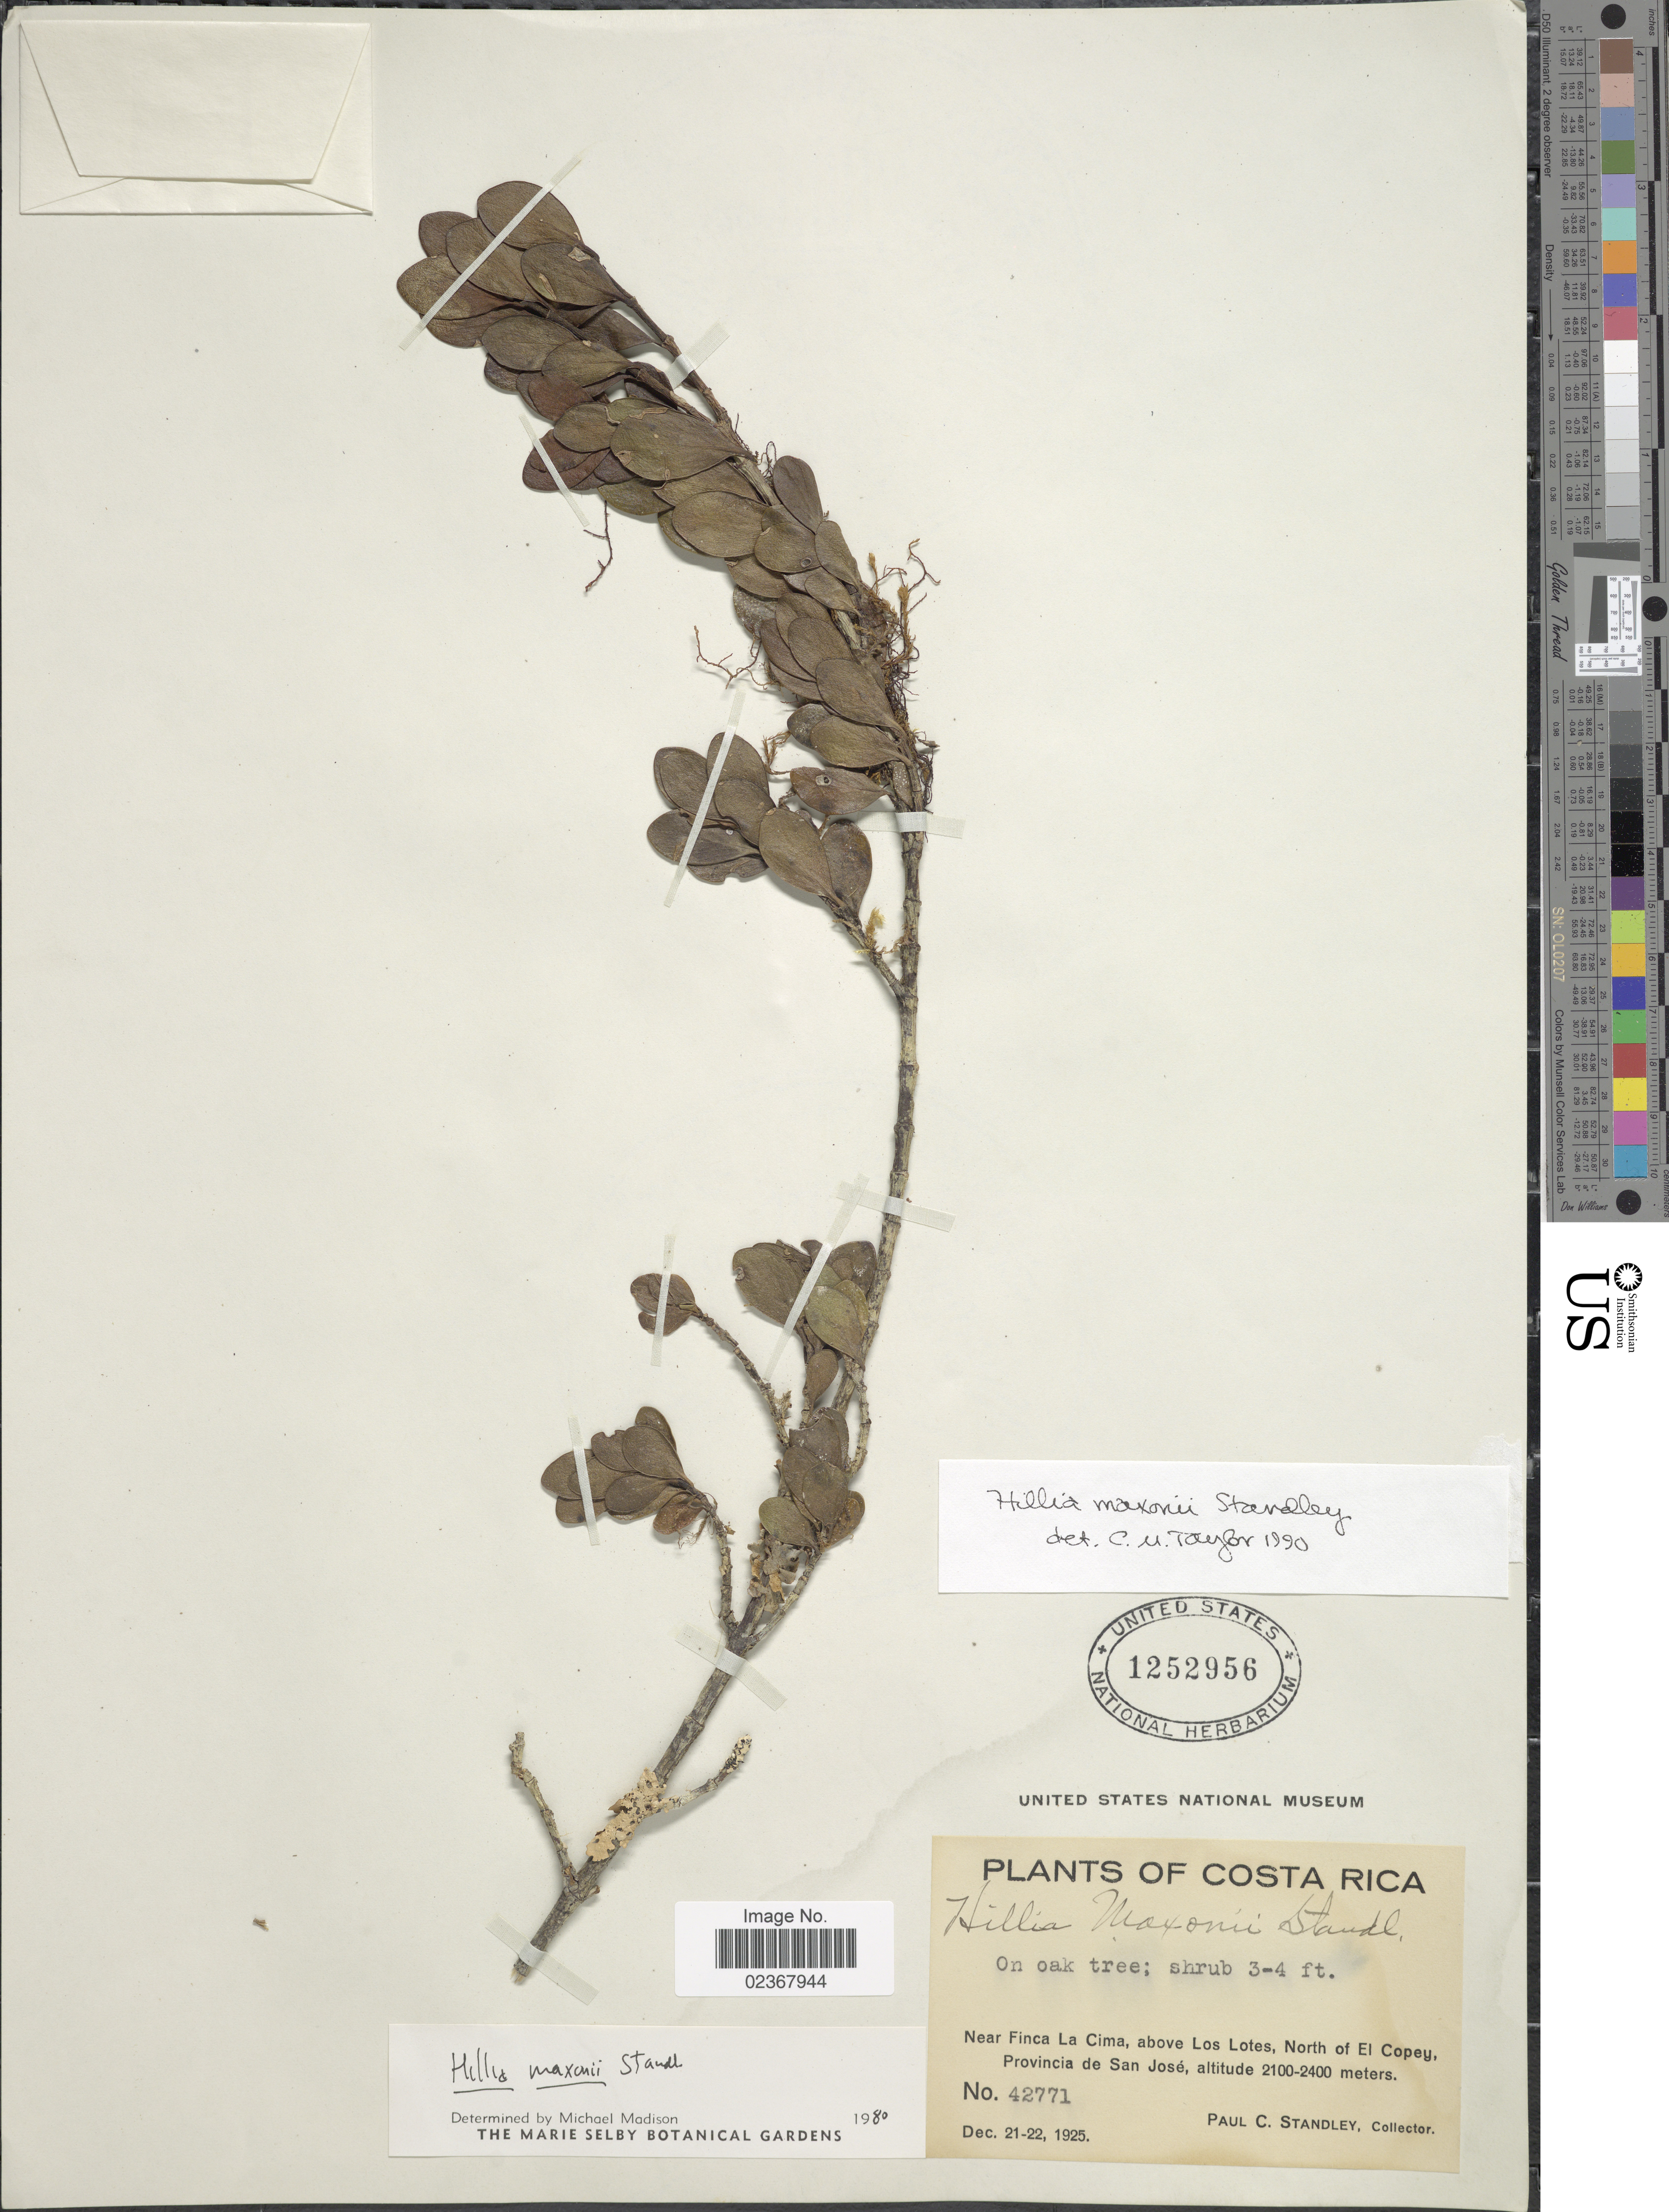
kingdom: Plantae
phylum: Tracheophyta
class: Magnoliopsida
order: Gentianales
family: Rubiaceae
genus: Hillia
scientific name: Hillia maxonii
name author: Standl.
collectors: P. C. Standley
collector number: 42771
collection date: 1925-12-21/1925-12-22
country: Costa Rica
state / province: San José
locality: Near Finca La Cima, above Los Lotes, North of El Copey, Provincia de San Jose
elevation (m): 2100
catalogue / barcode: US 1252956